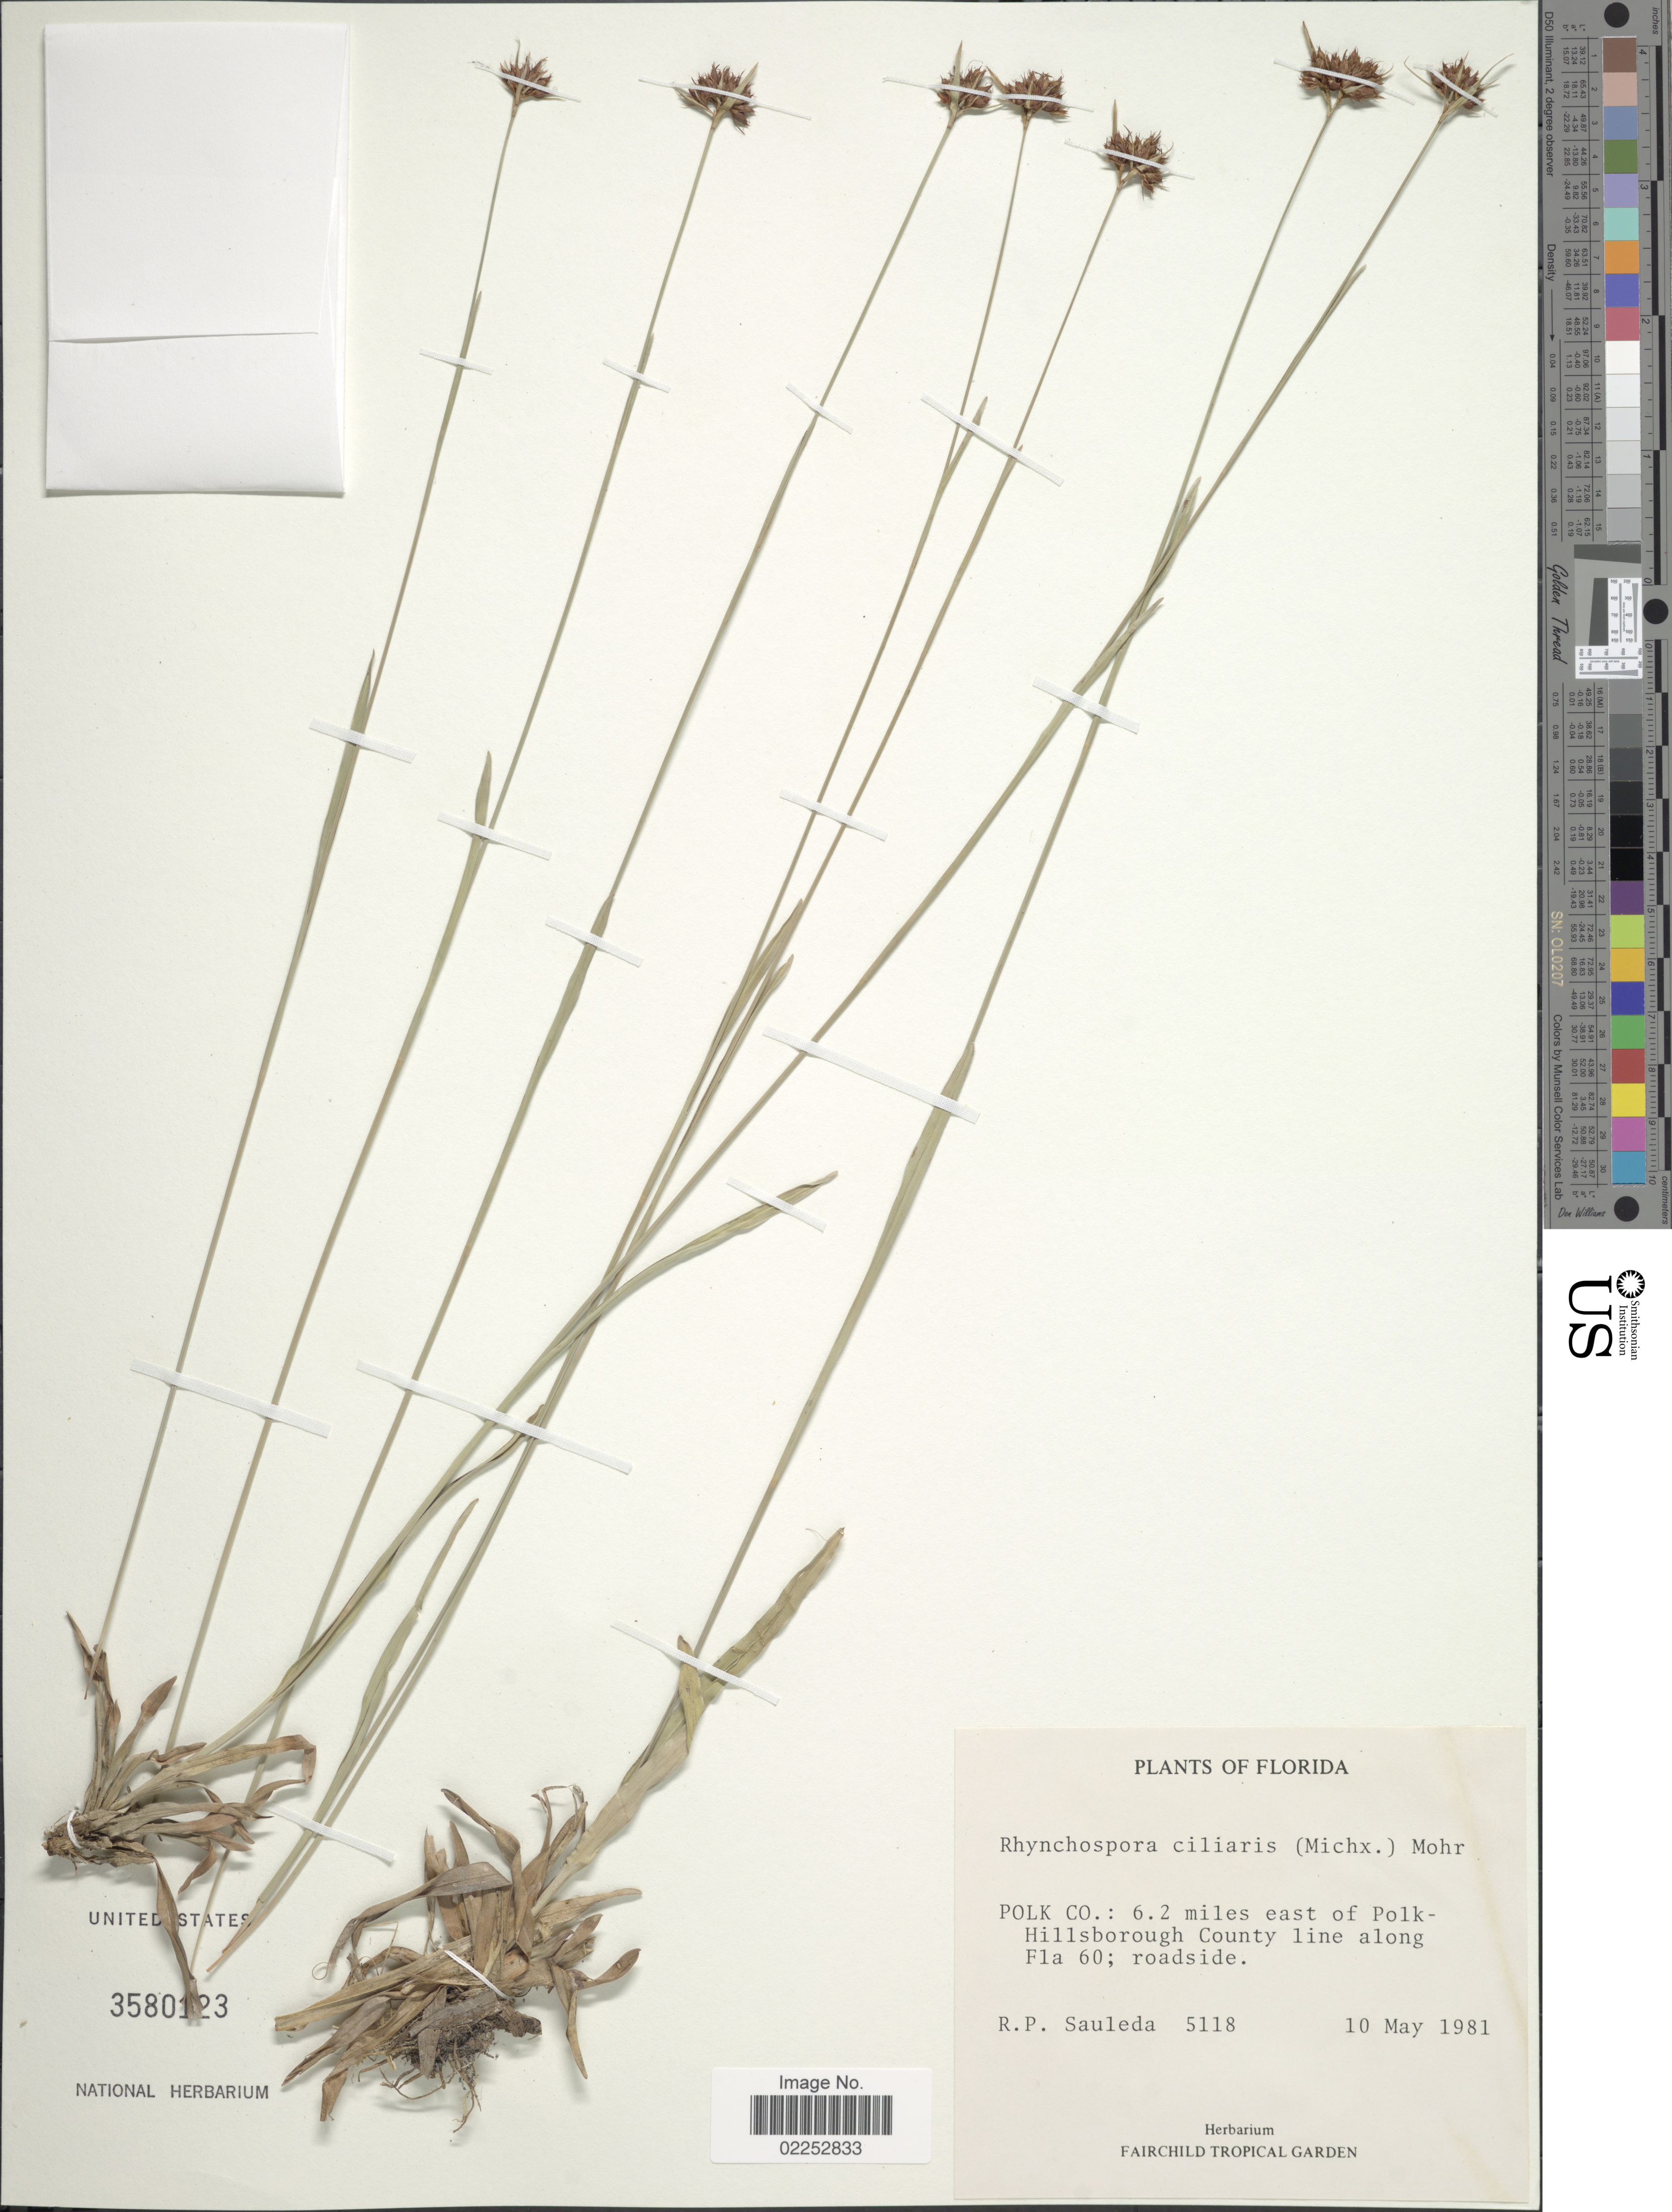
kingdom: Plantae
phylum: Tracheophyta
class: Liliopsida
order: Poales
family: Cyperaceae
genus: Rhynchospora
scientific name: Rhynchospora ciliaris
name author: (Michx.) C. Mohr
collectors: R. Sauleda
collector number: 5118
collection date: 1981-05-10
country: United States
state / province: Florida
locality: Polk Co.: 6.3 miles east of Polk-Hillsborough County line along Fla 60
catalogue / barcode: US 3580123